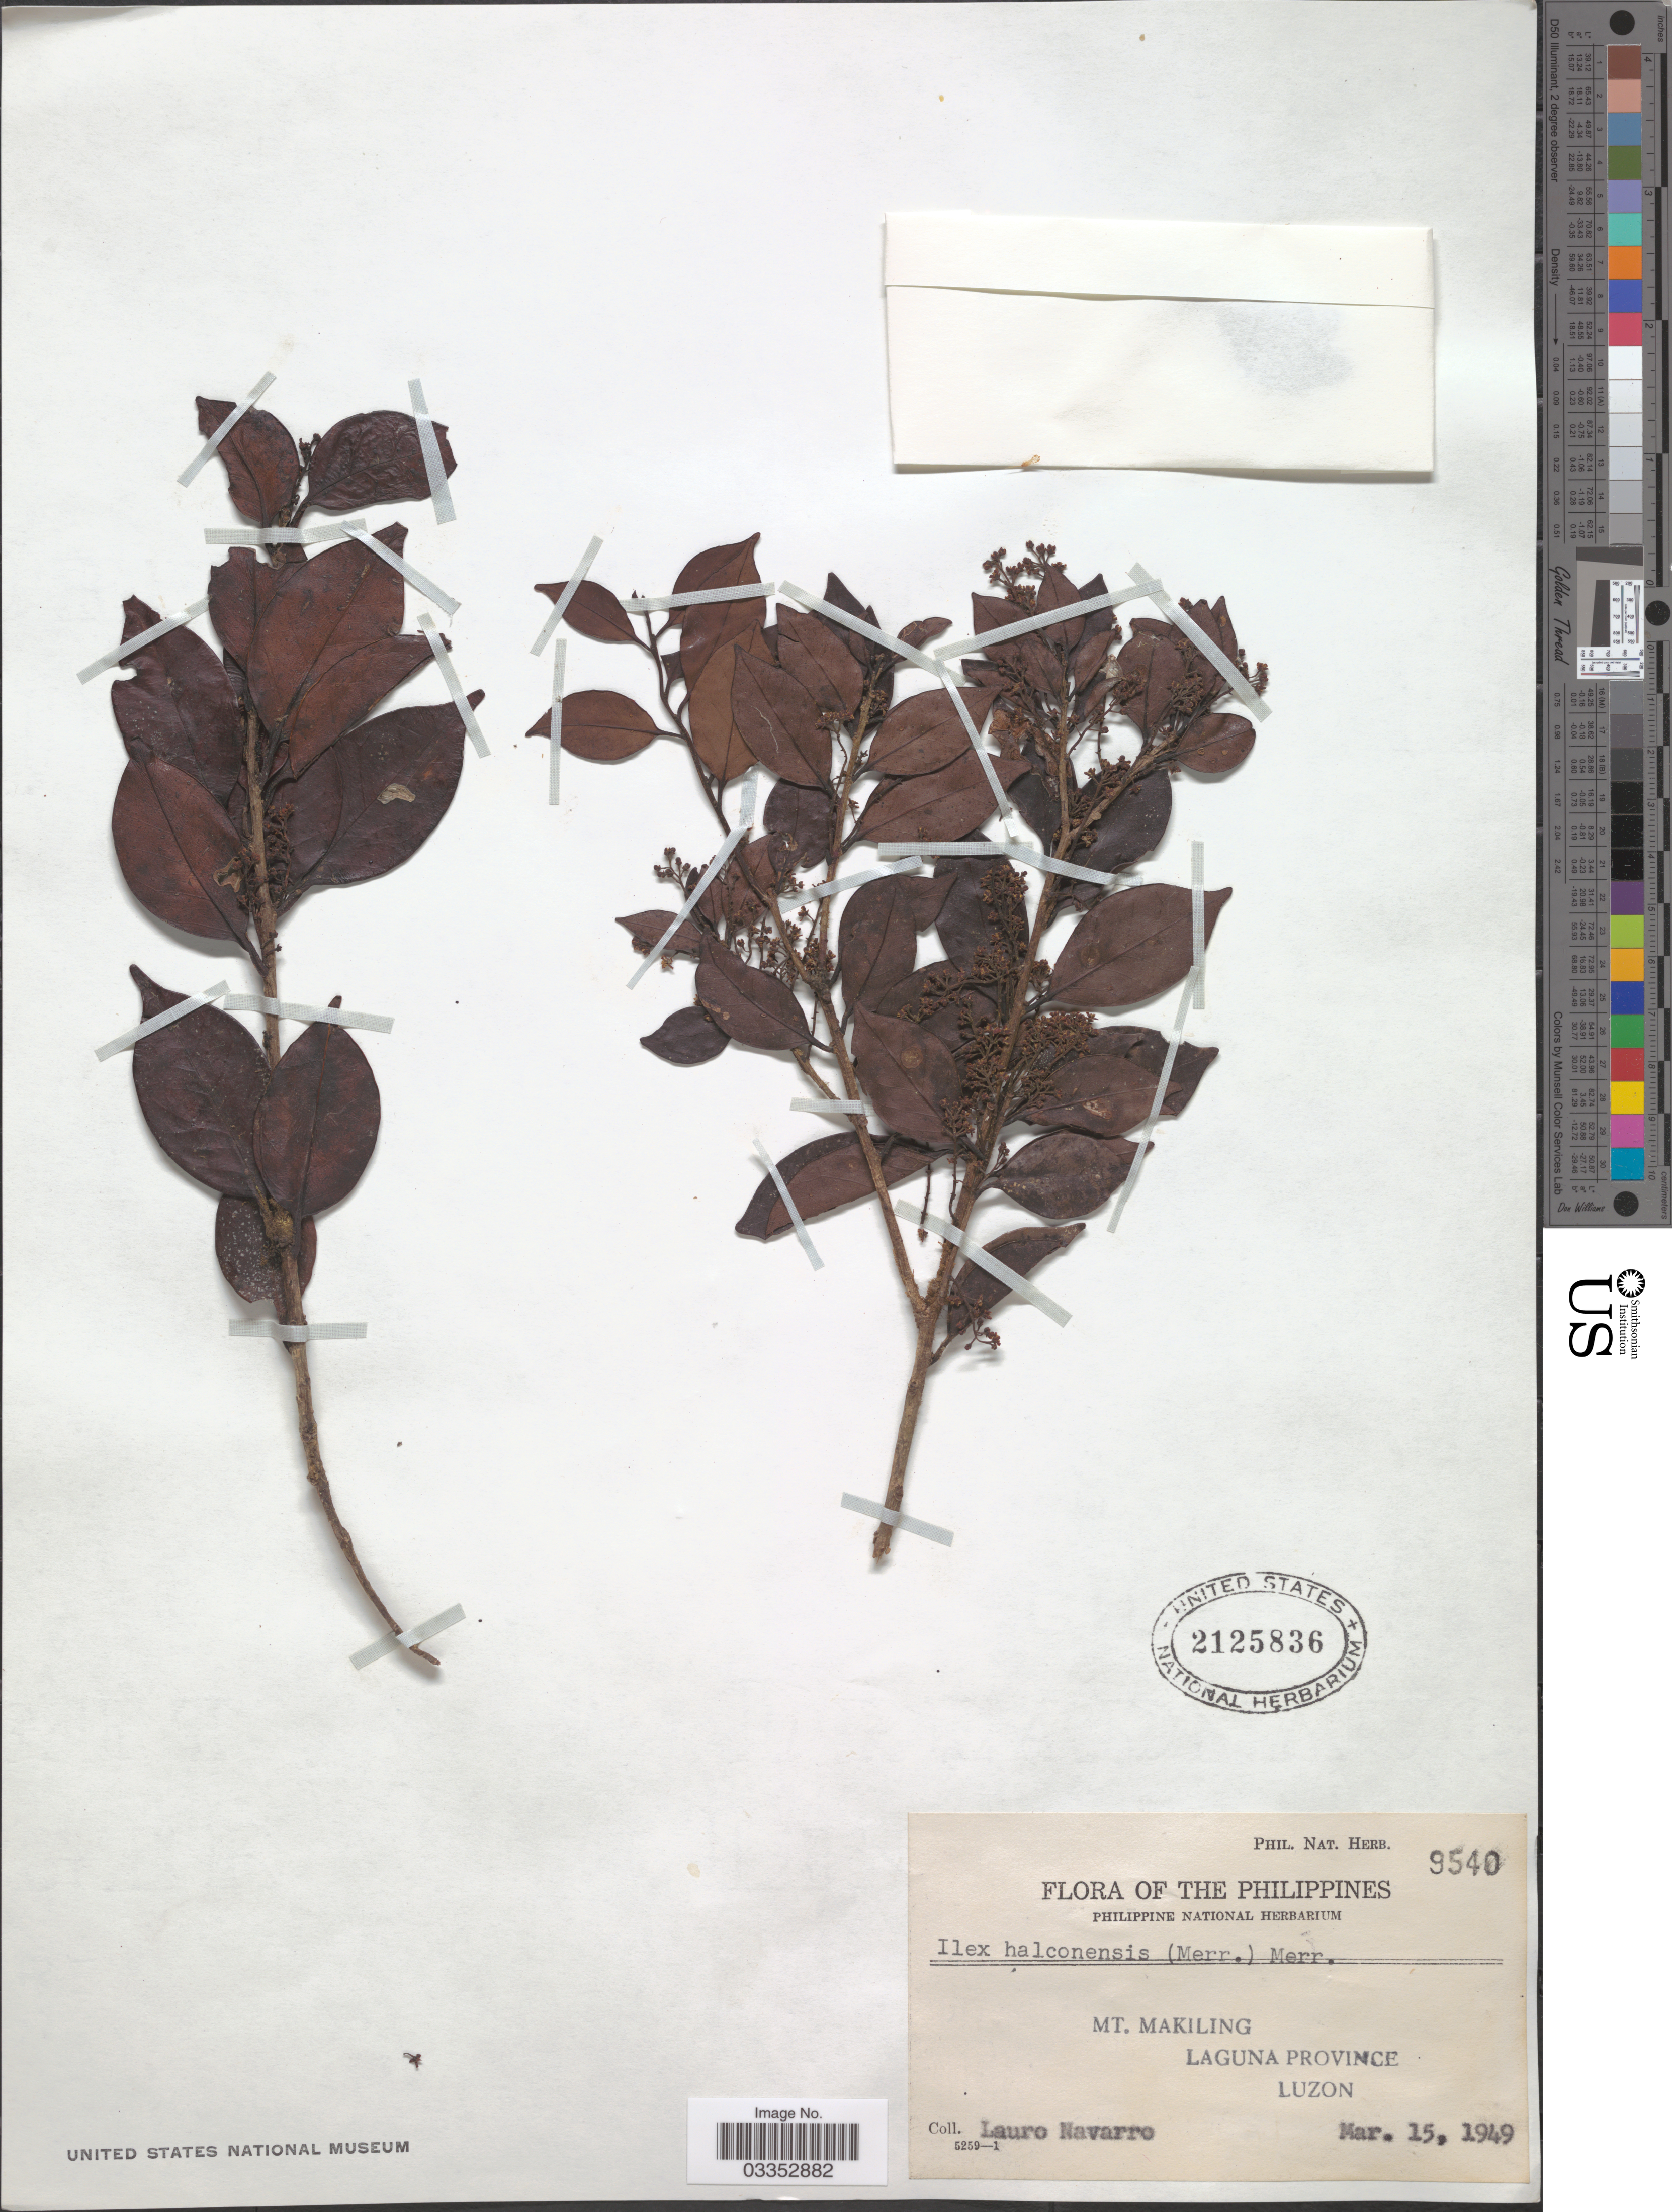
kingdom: Plantae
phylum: Tracheophyta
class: Magnoliopsida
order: Aquifoliales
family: Aquifoliaceae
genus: Ilex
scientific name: Ilex halconensis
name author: Merr.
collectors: L. Navarro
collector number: Phil. Nat. Herb. 9540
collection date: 1949-03-15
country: Philippines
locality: Mt. Makiling, Laguna Province, Luzon.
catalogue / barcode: US 2125836